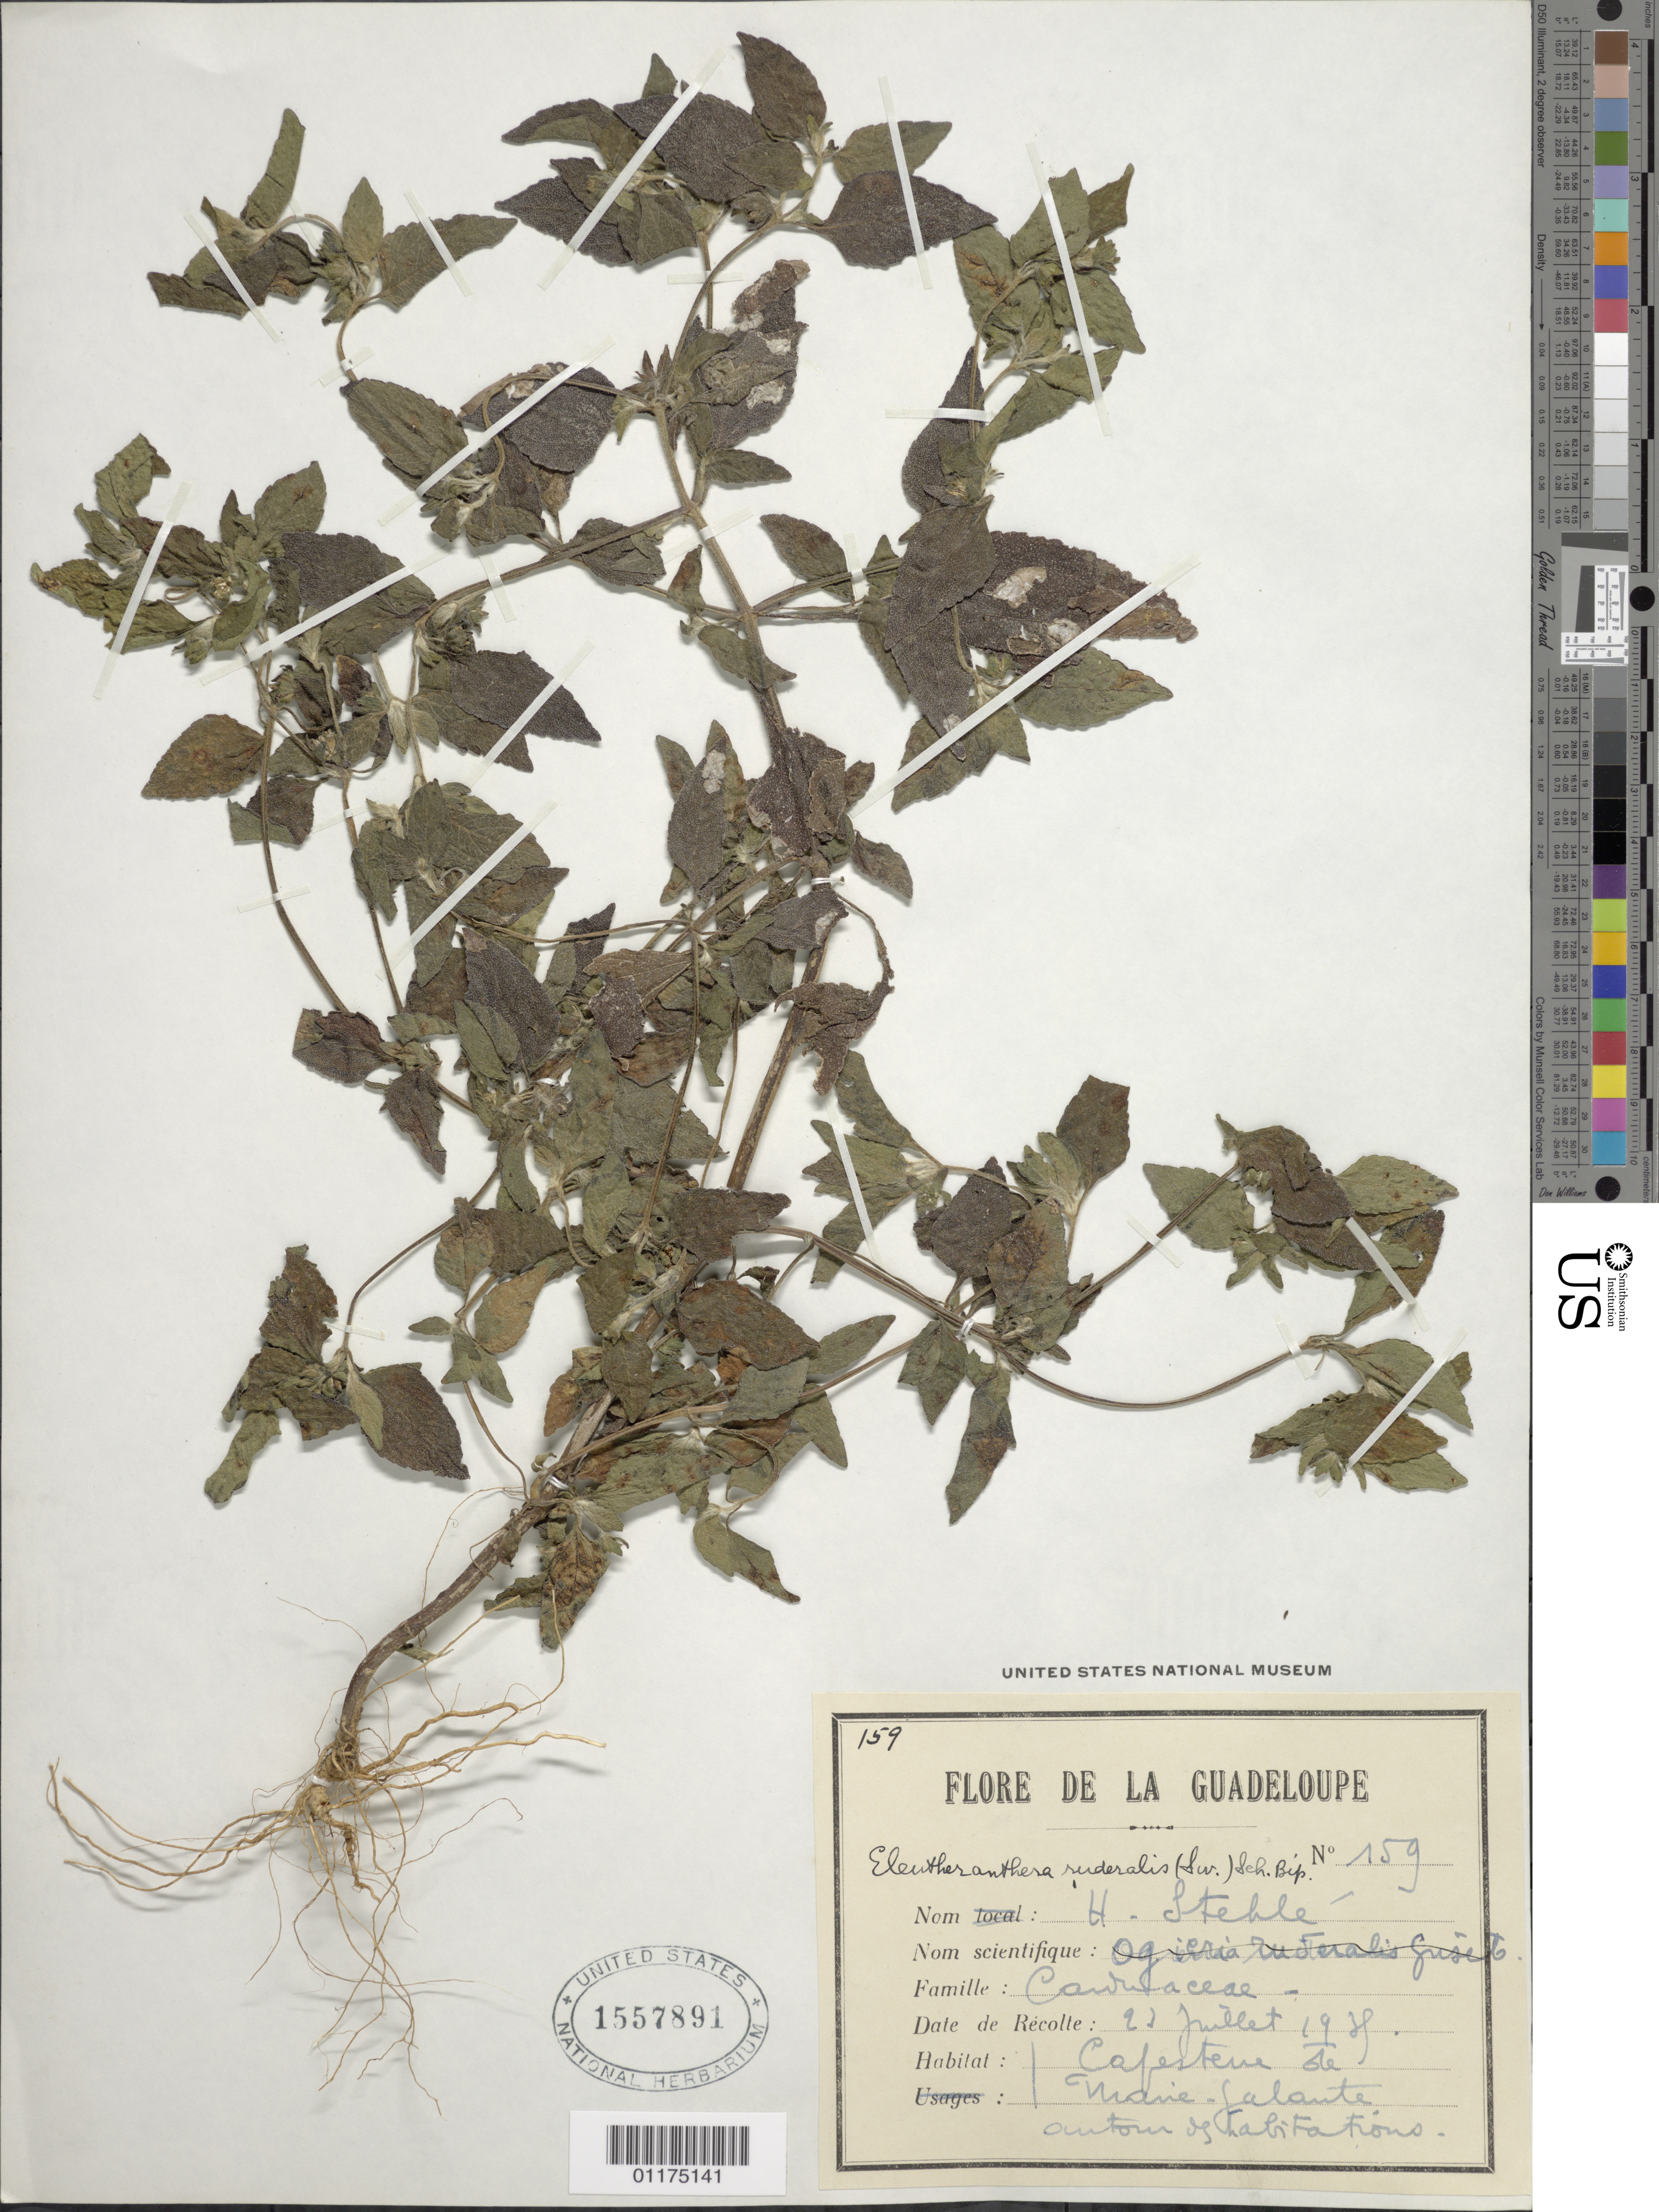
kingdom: Plantae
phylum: Tracheophyta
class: Magnoliopsida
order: Asterales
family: Asteraceae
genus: Eleutheranthera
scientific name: Eleutheranthera ruderalis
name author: (Sw.) Sch. Bip.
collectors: H. Stehlé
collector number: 159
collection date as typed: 21 Jul 1938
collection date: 1938-07-21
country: Guadeloupe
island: Marie Galante I.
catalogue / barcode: US 1557891